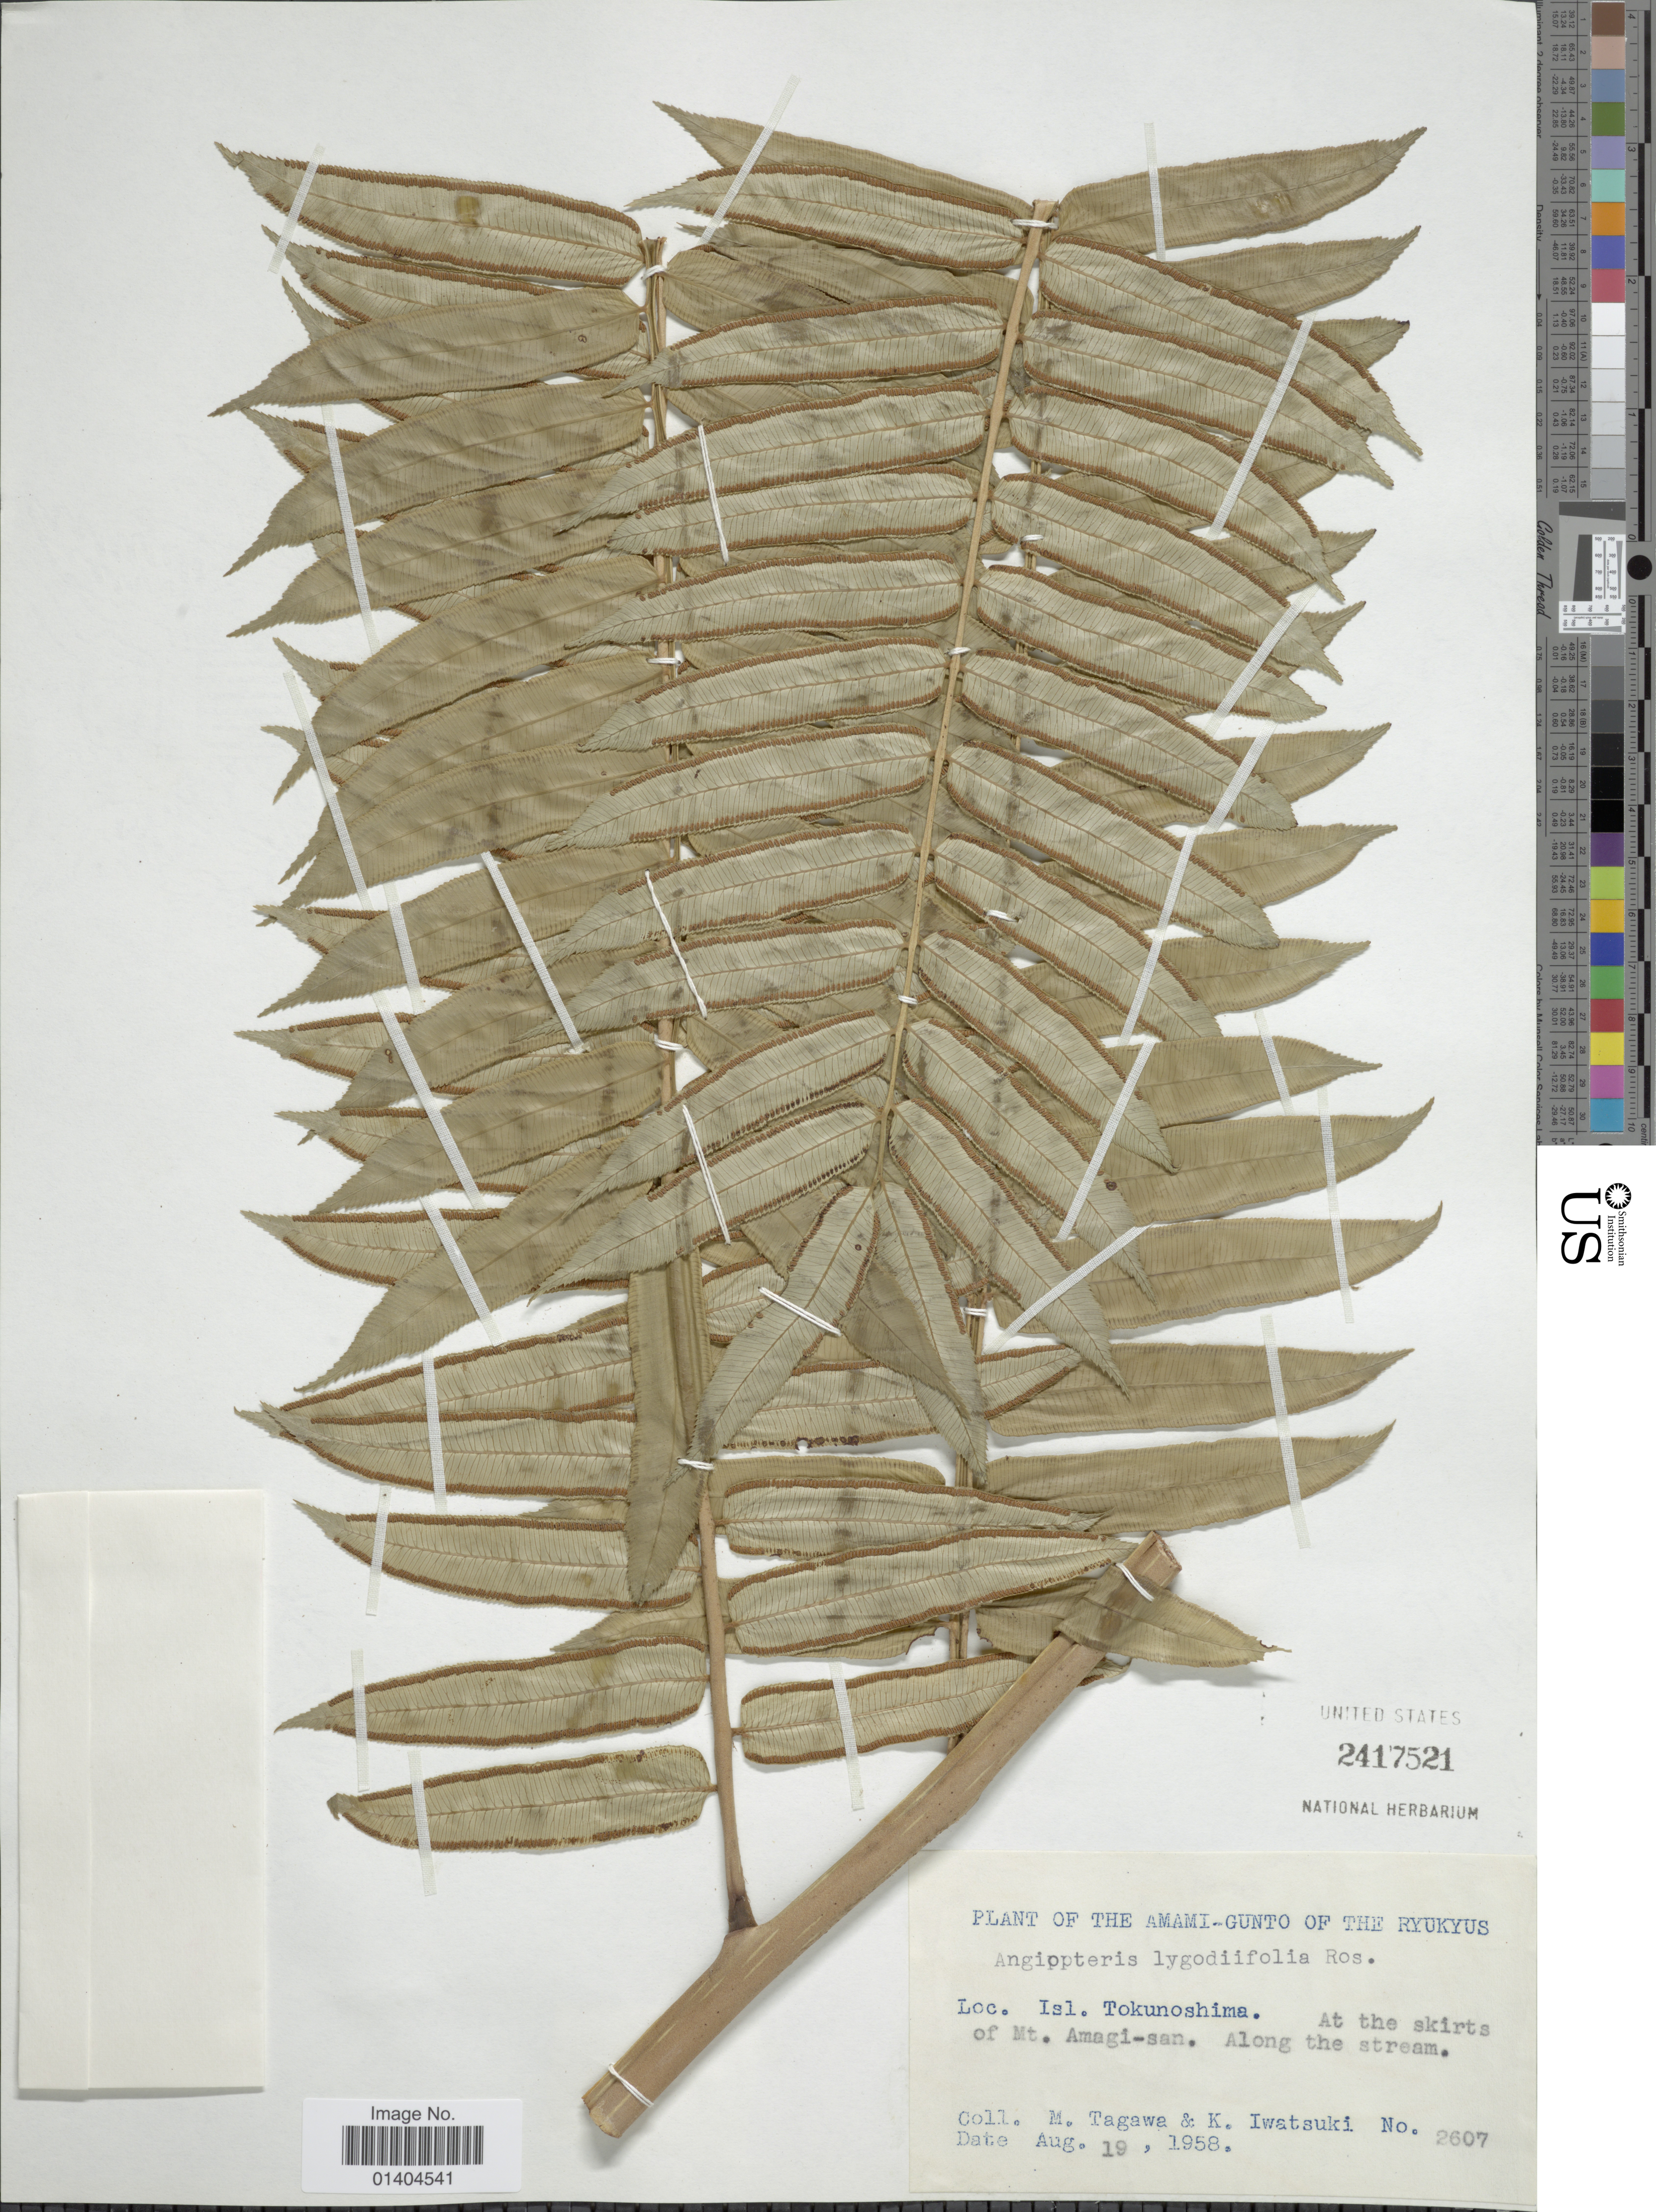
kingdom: Plantae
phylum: Tracheophyta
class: Polypodiopsida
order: Marattiales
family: Marattiaceae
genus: Angiopteris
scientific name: Angiopteris lygodiifolia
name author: Rosenst.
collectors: M. Tagawa & K. Iwatsuki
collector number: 2607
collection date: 1958-08-19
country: Japan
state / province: Okinawa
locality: Isl. Tokunoshima. At the skirts of Mt. Amagi-san.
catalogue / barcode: US 2417521